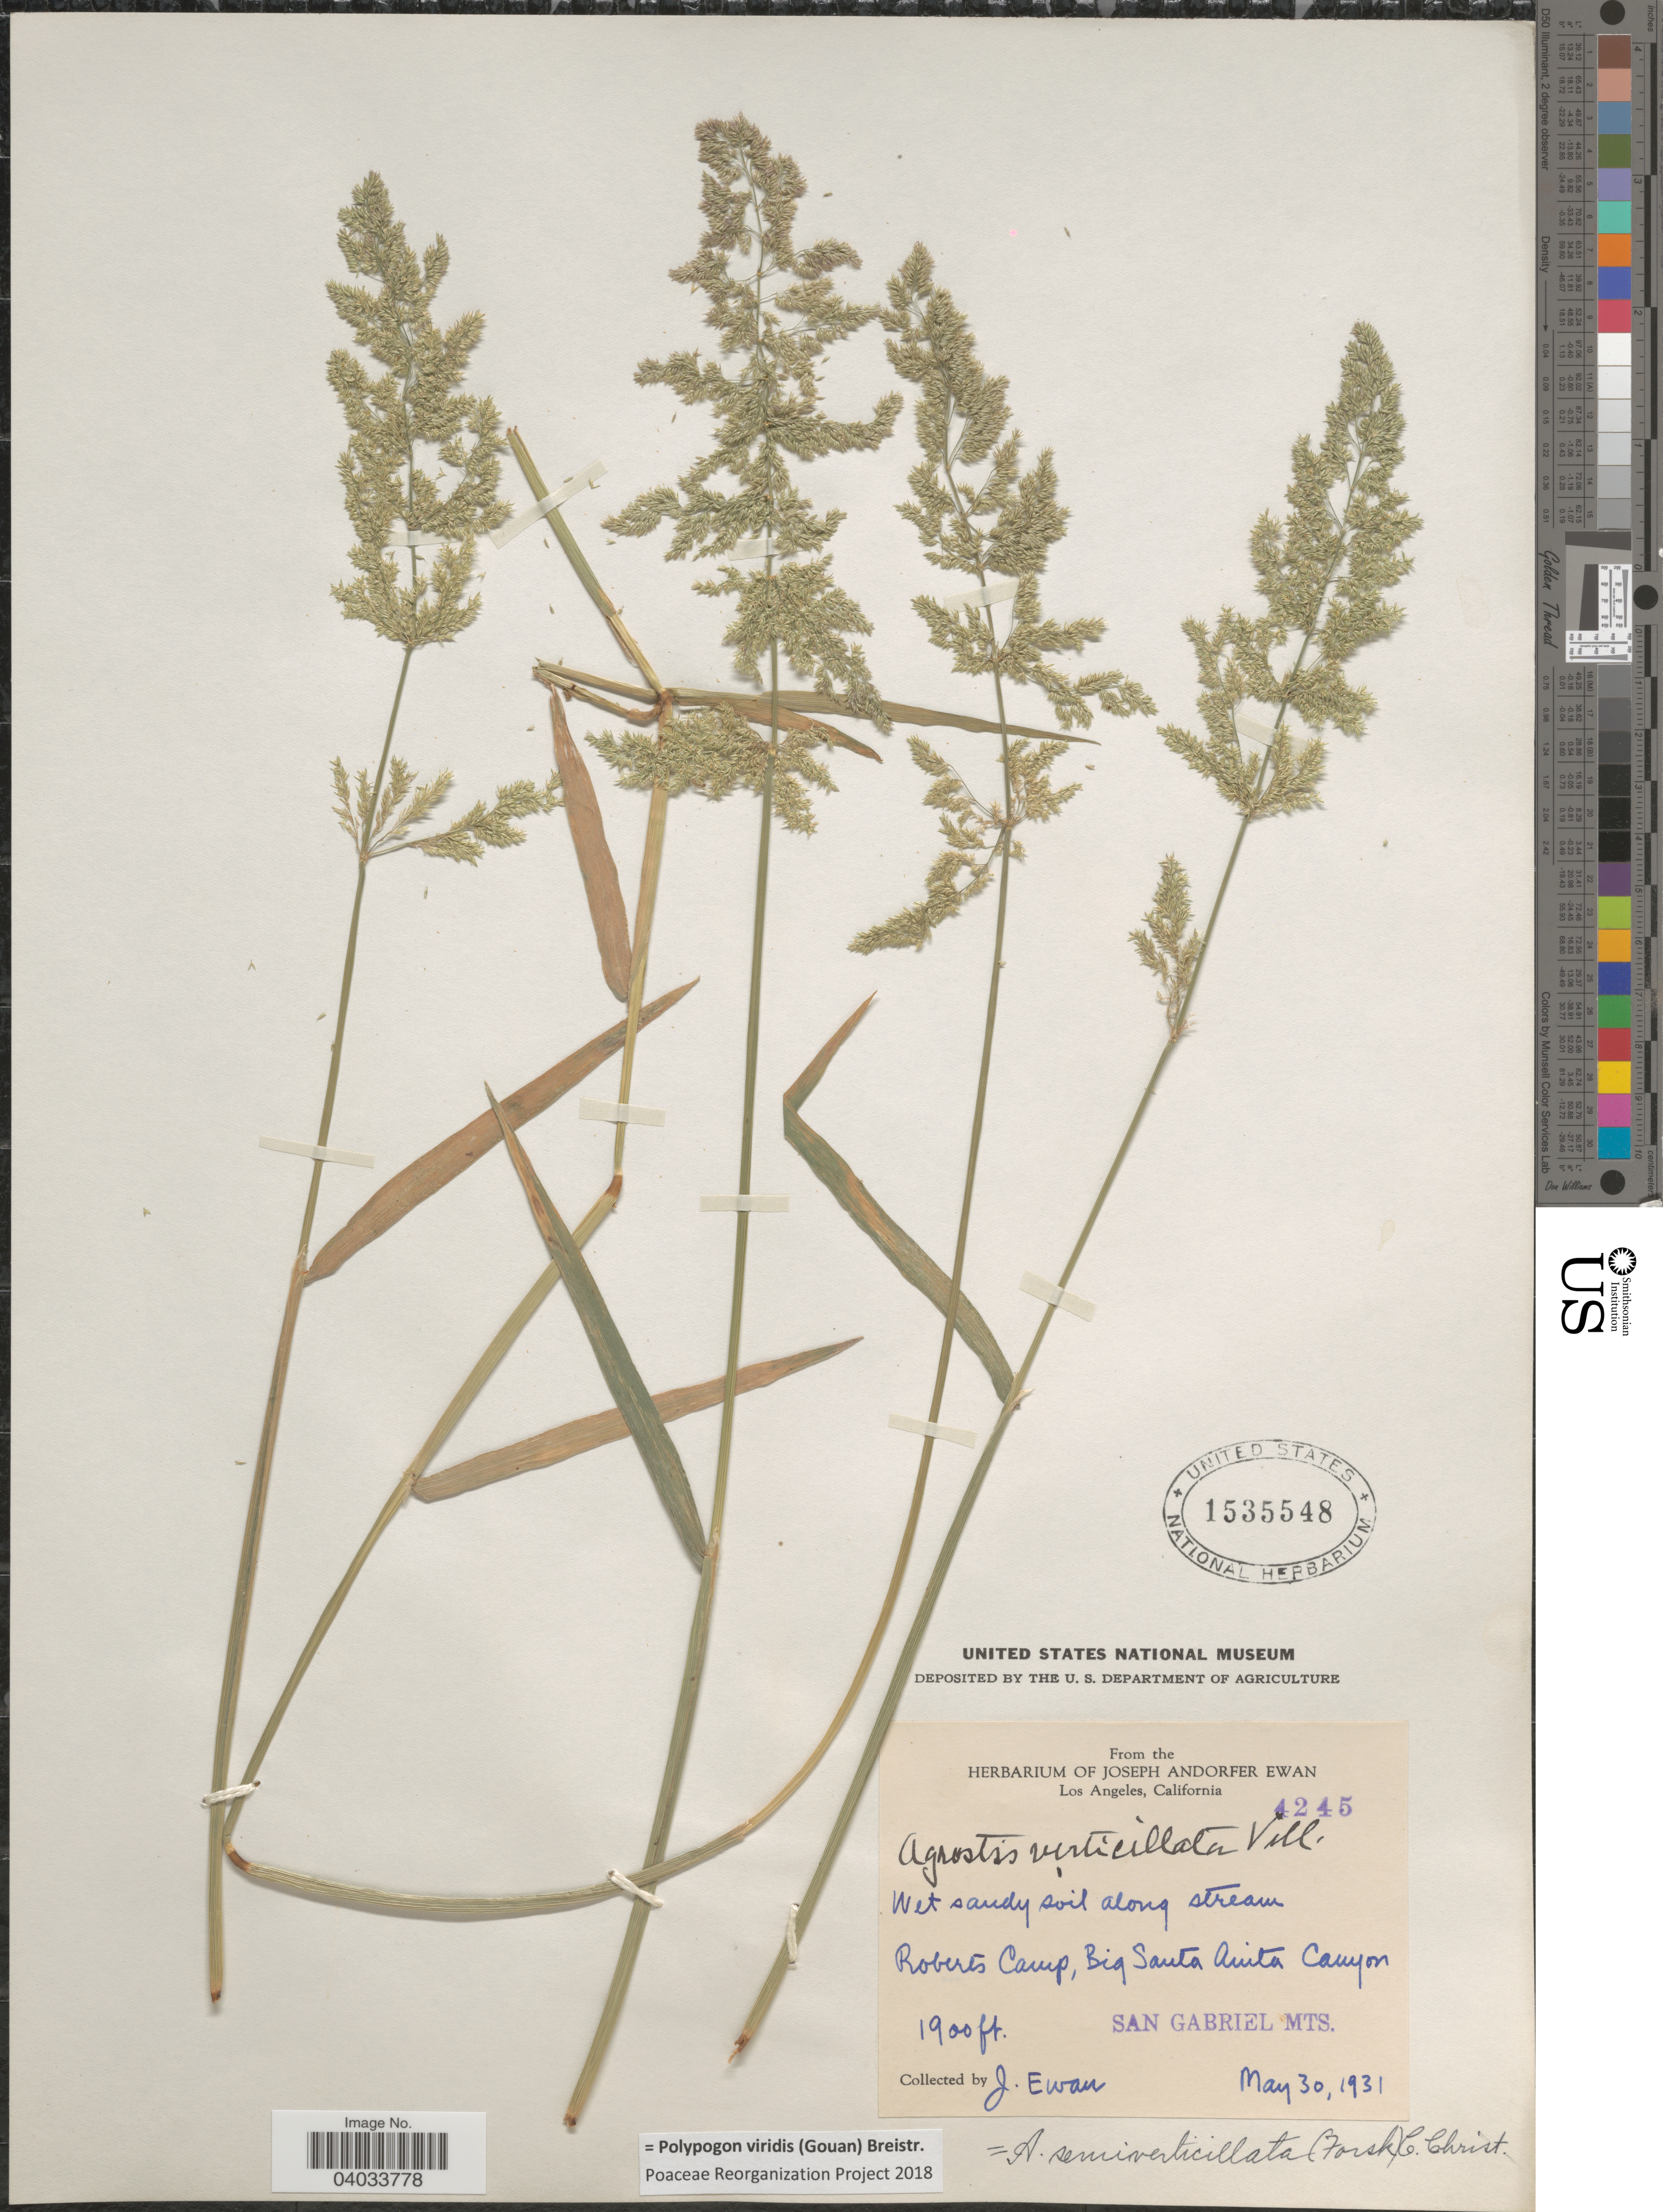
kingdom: Plantae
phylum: Tracheophyta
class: Liliopsida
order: Poales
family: Poaceae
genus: Polypogon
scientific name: Polypogon viridis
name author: (Gouan) Breistroffer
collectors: J. A. Ewan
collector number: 4245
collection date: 1931-05-30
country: United States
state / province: California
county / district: Los Angeles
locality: Wet sandy soil along stream. Roberts Camp, Big Santa Anita Canyon. San Gabriel Mts.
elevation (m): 579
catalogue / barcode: US 1535548